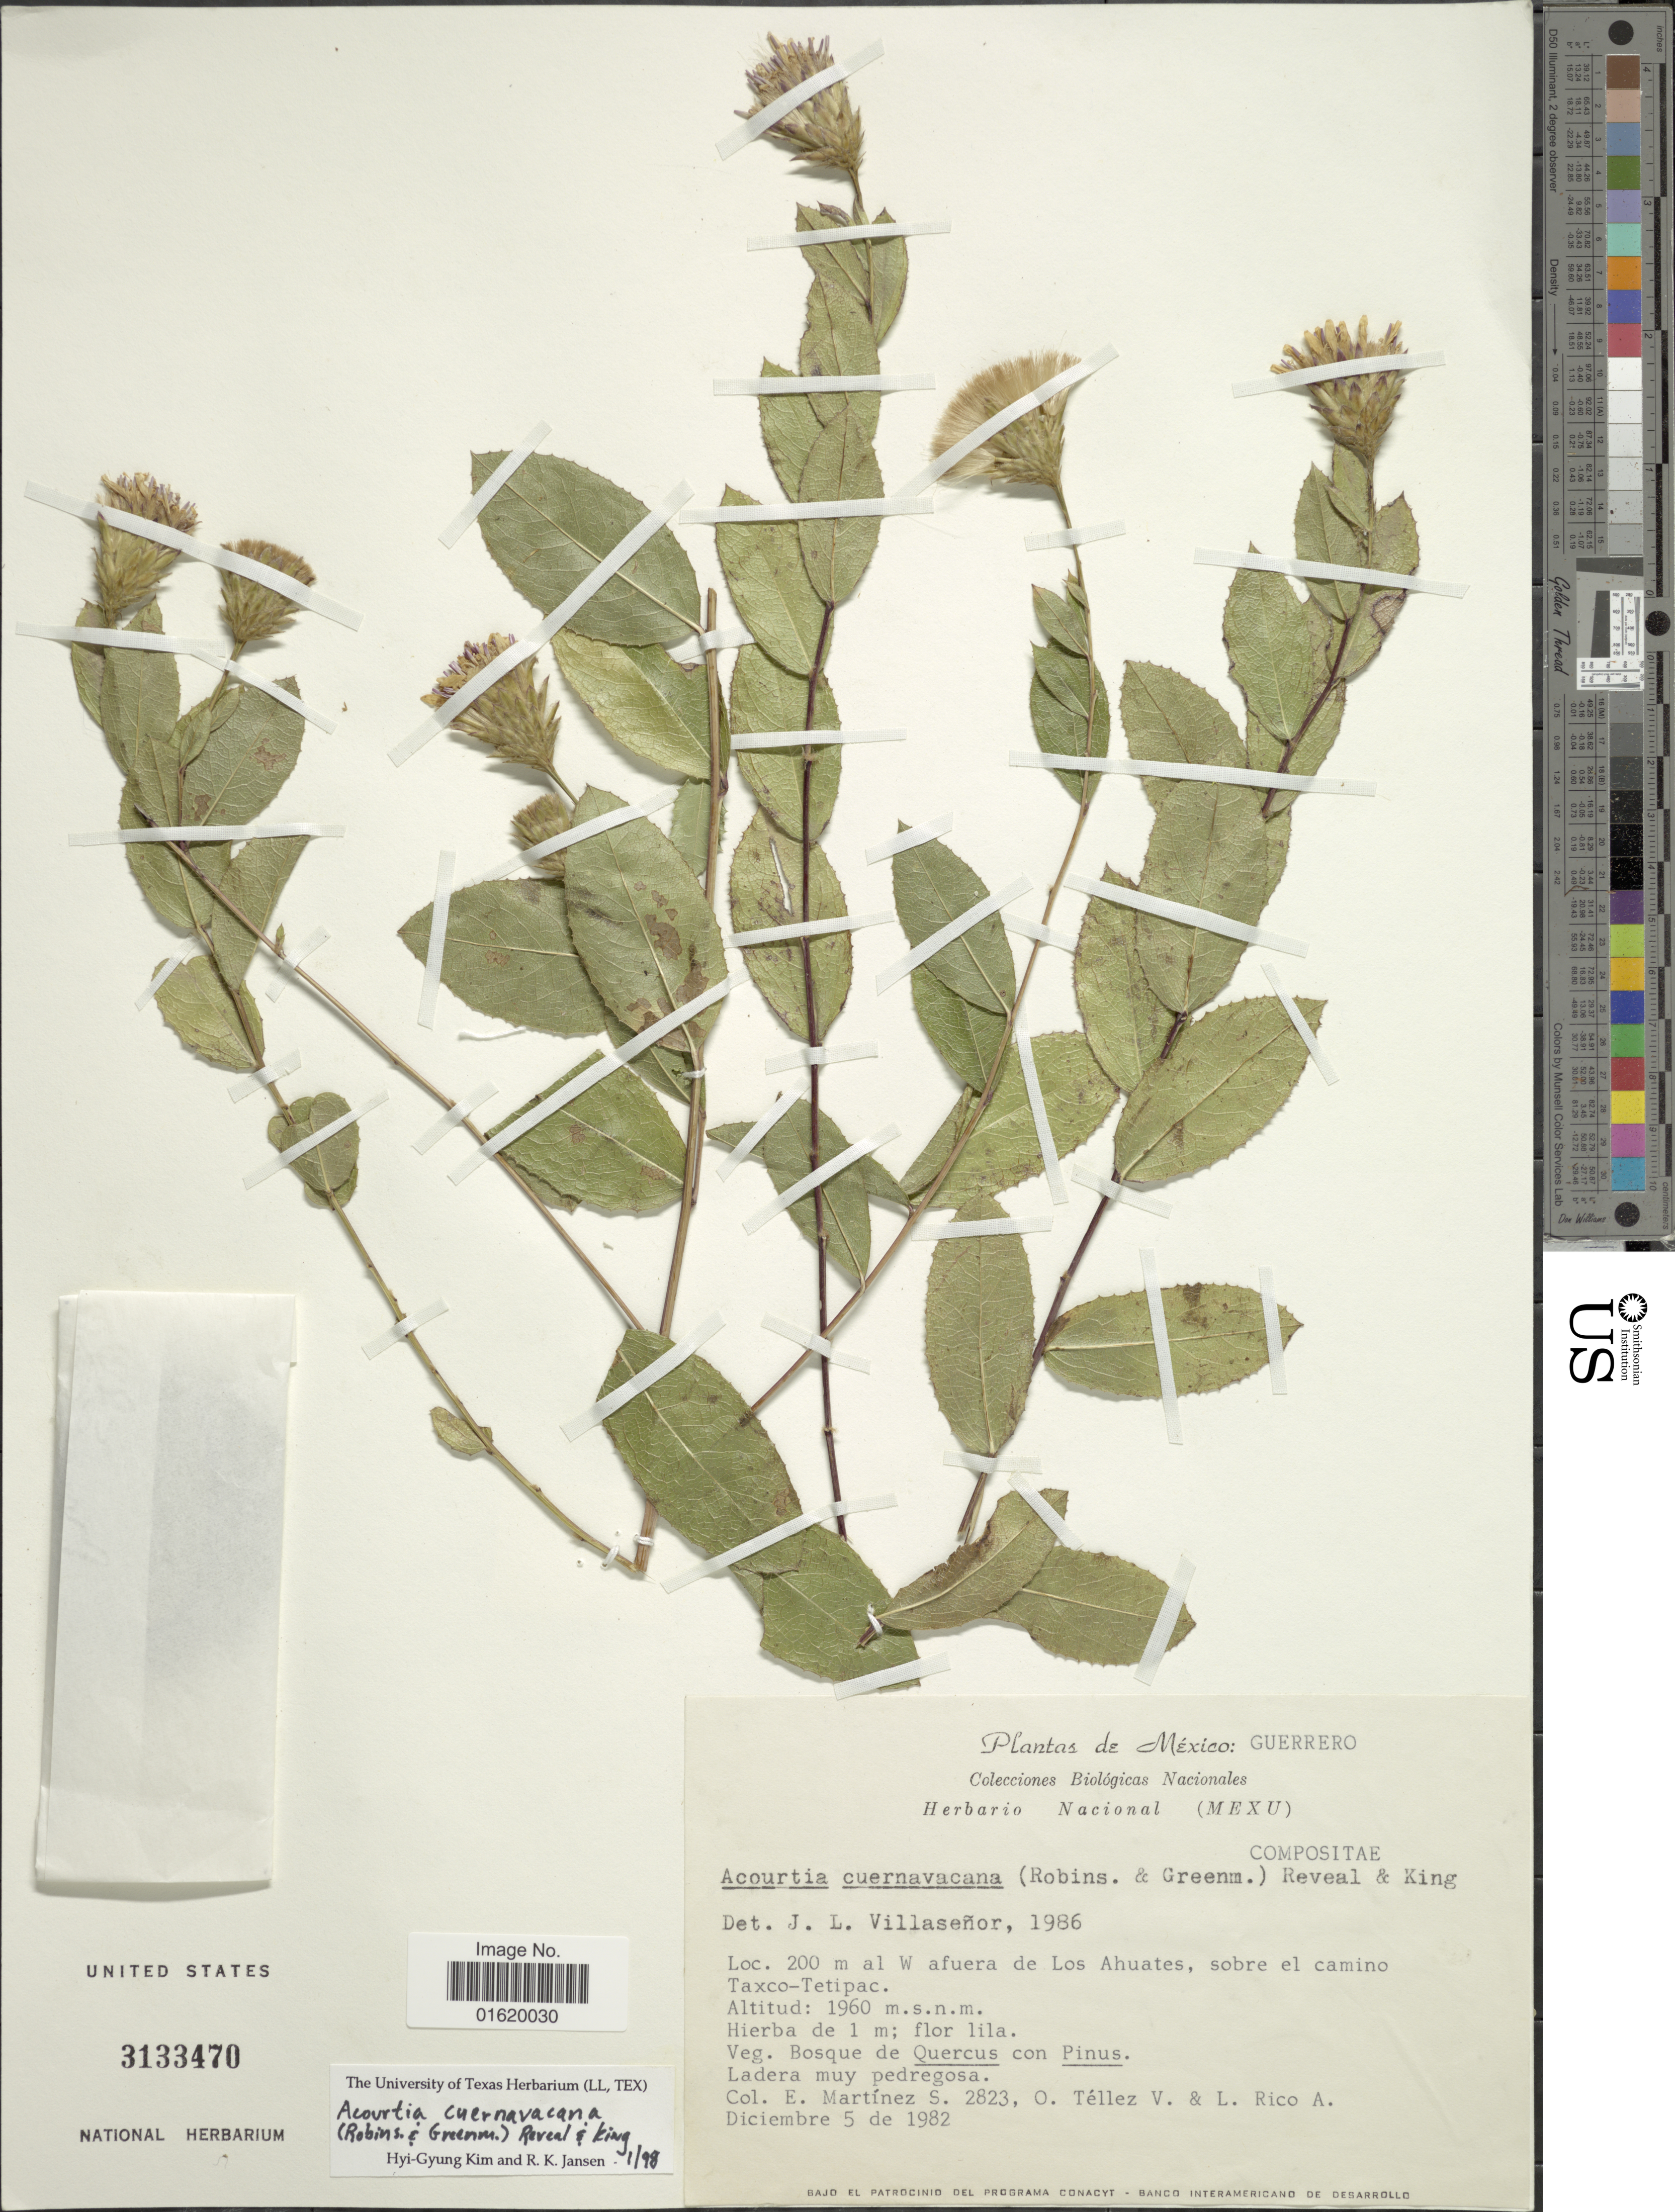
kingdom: Plantae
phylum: Tracheophyta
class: Magnoliopsida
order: Asterales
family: Asteraceae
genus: Acourtia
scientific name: Acourtia cuernavacana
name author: (B.L. Rob. & Greenm.) Reveal & R.M. King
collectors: E. M. Martínez S., O. Téllez V. & M. Rico Arce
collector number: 2823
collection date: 1982-12-05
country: Mexico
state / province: Guerrero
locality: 200 m. al W afuera de Los Alhuates, sobre el camino Taxco-Tetipac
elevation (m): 1960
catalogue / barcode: US 3133470